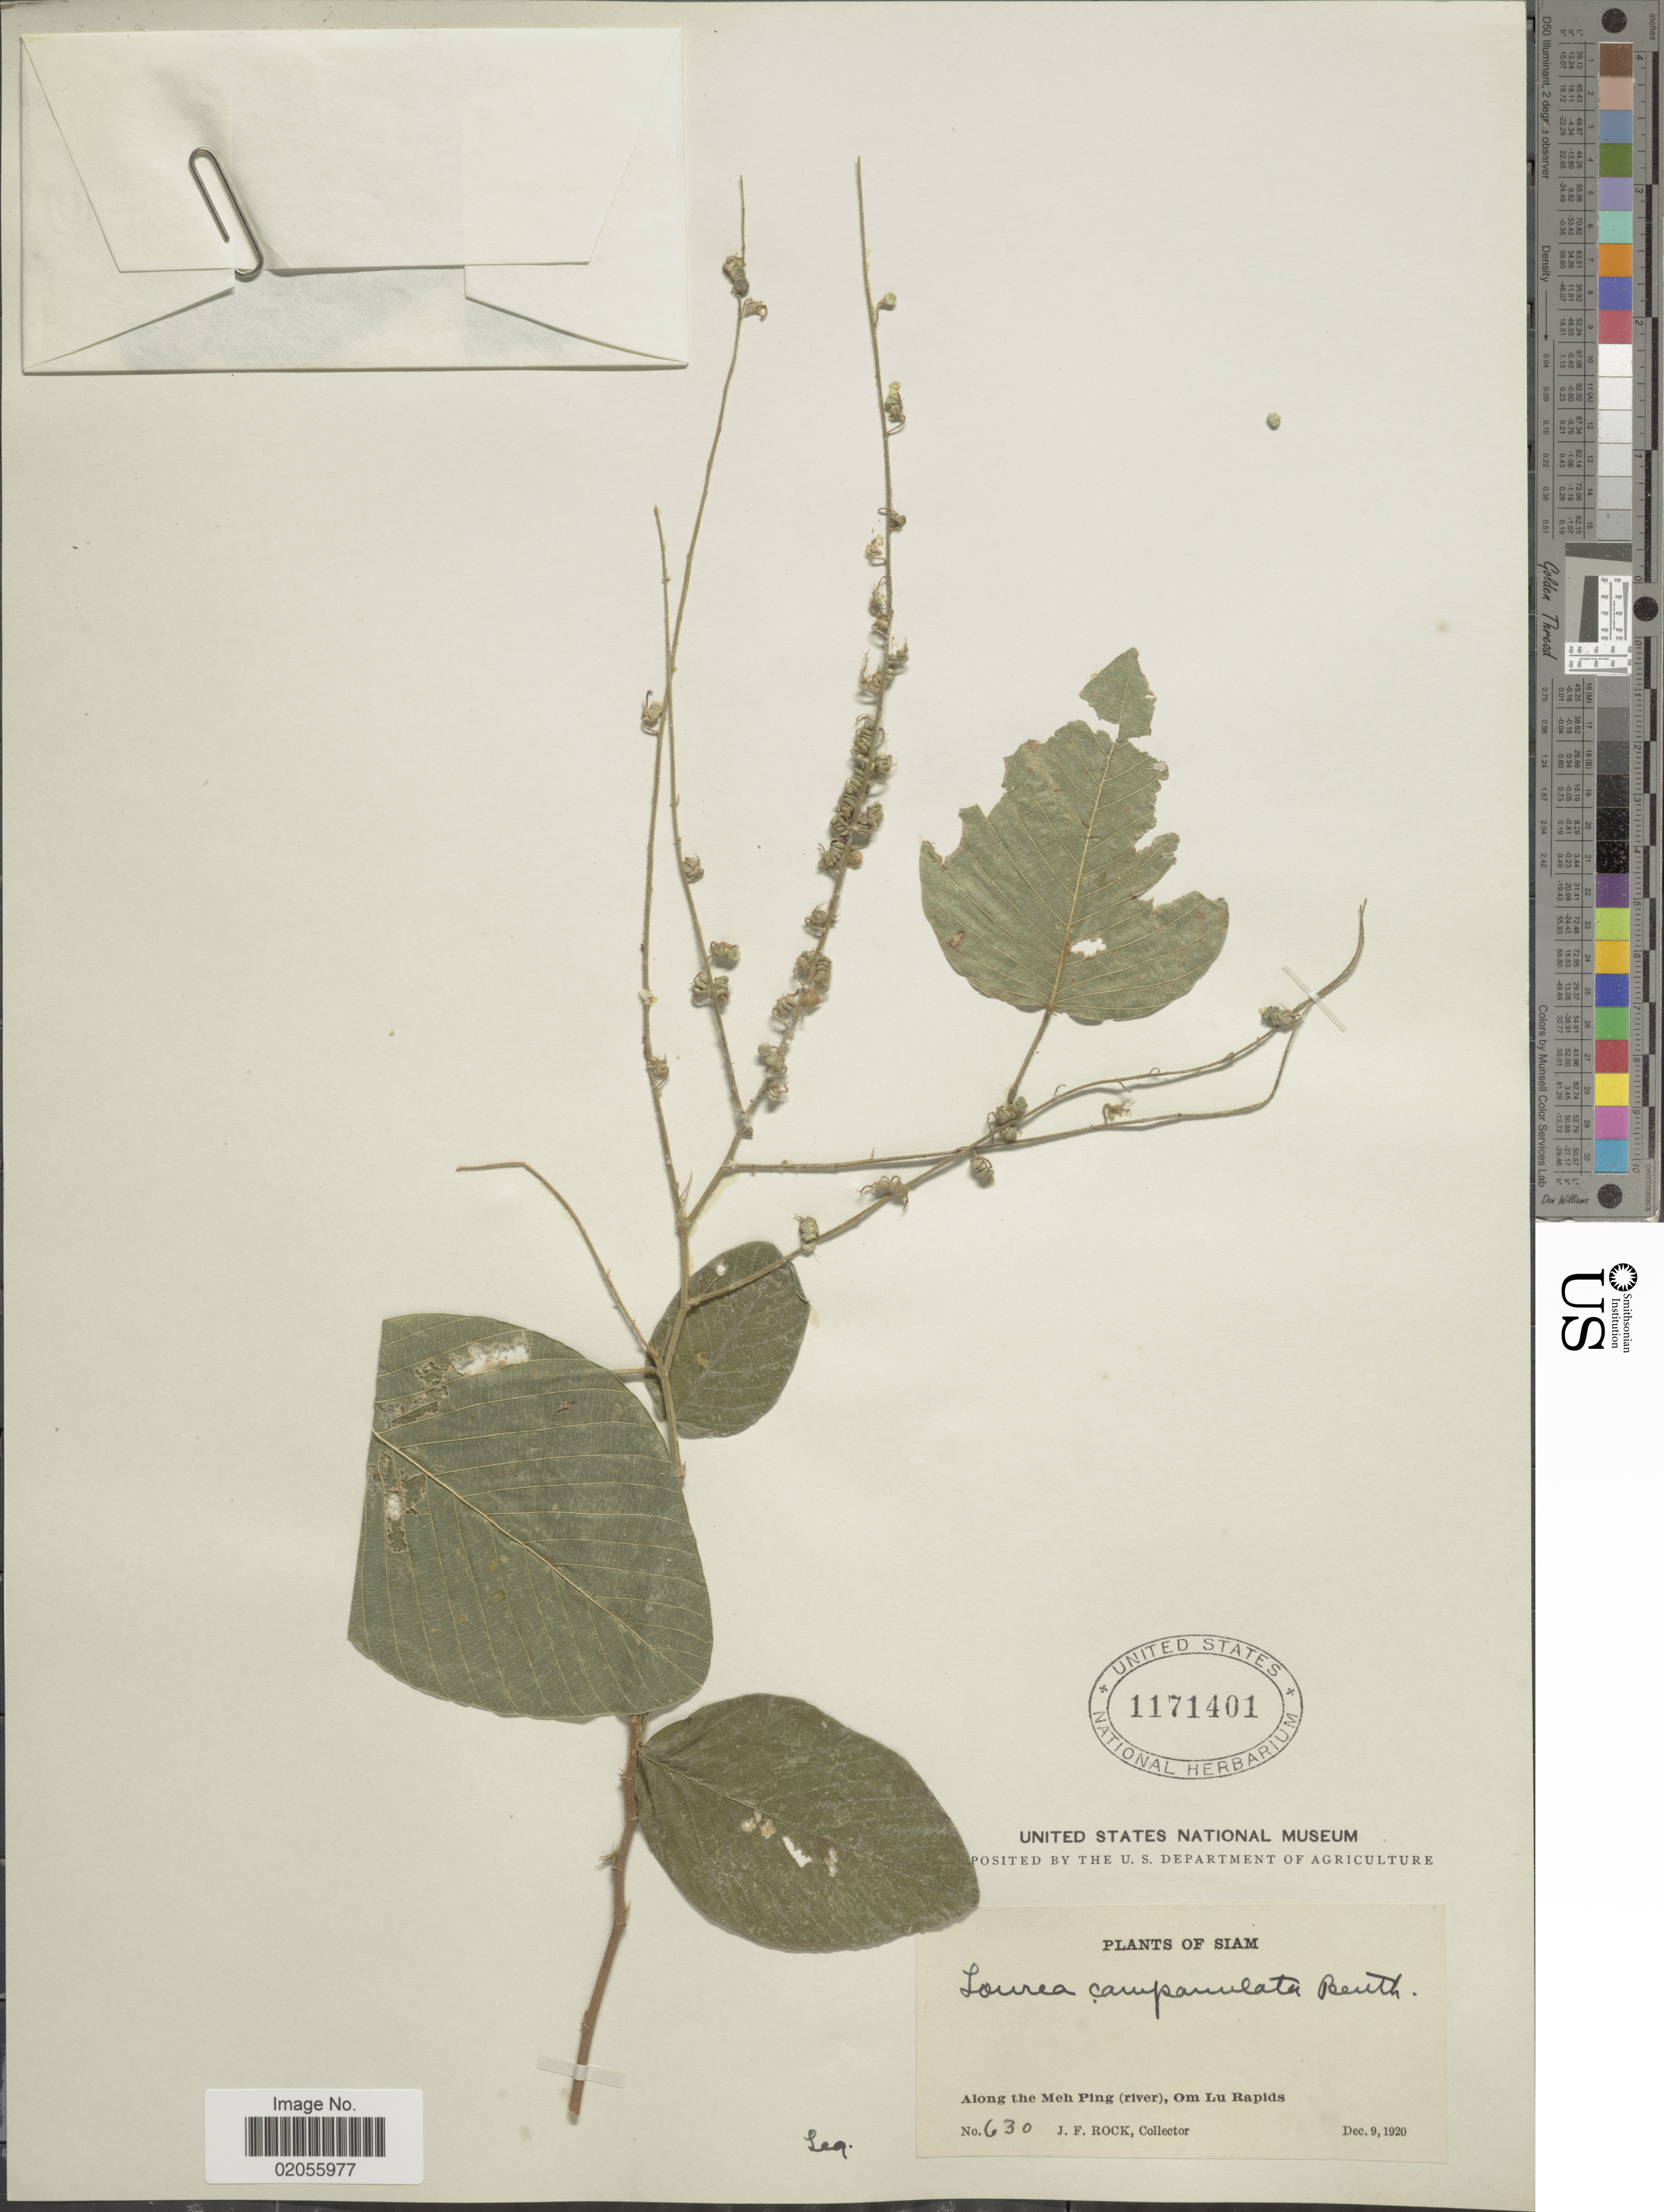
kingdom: Plantae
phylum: Tracheophyta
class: Magnoliopsida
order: Fabales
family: Fabaceae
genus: Uraria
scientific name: Uraria campanulata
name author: Wall.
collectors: J. Rock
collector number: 630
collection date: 1920-12-09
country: Thailand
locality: Siam, Along the Meh Ping (river) , Om Lu Rapids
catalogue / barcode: US 1171401